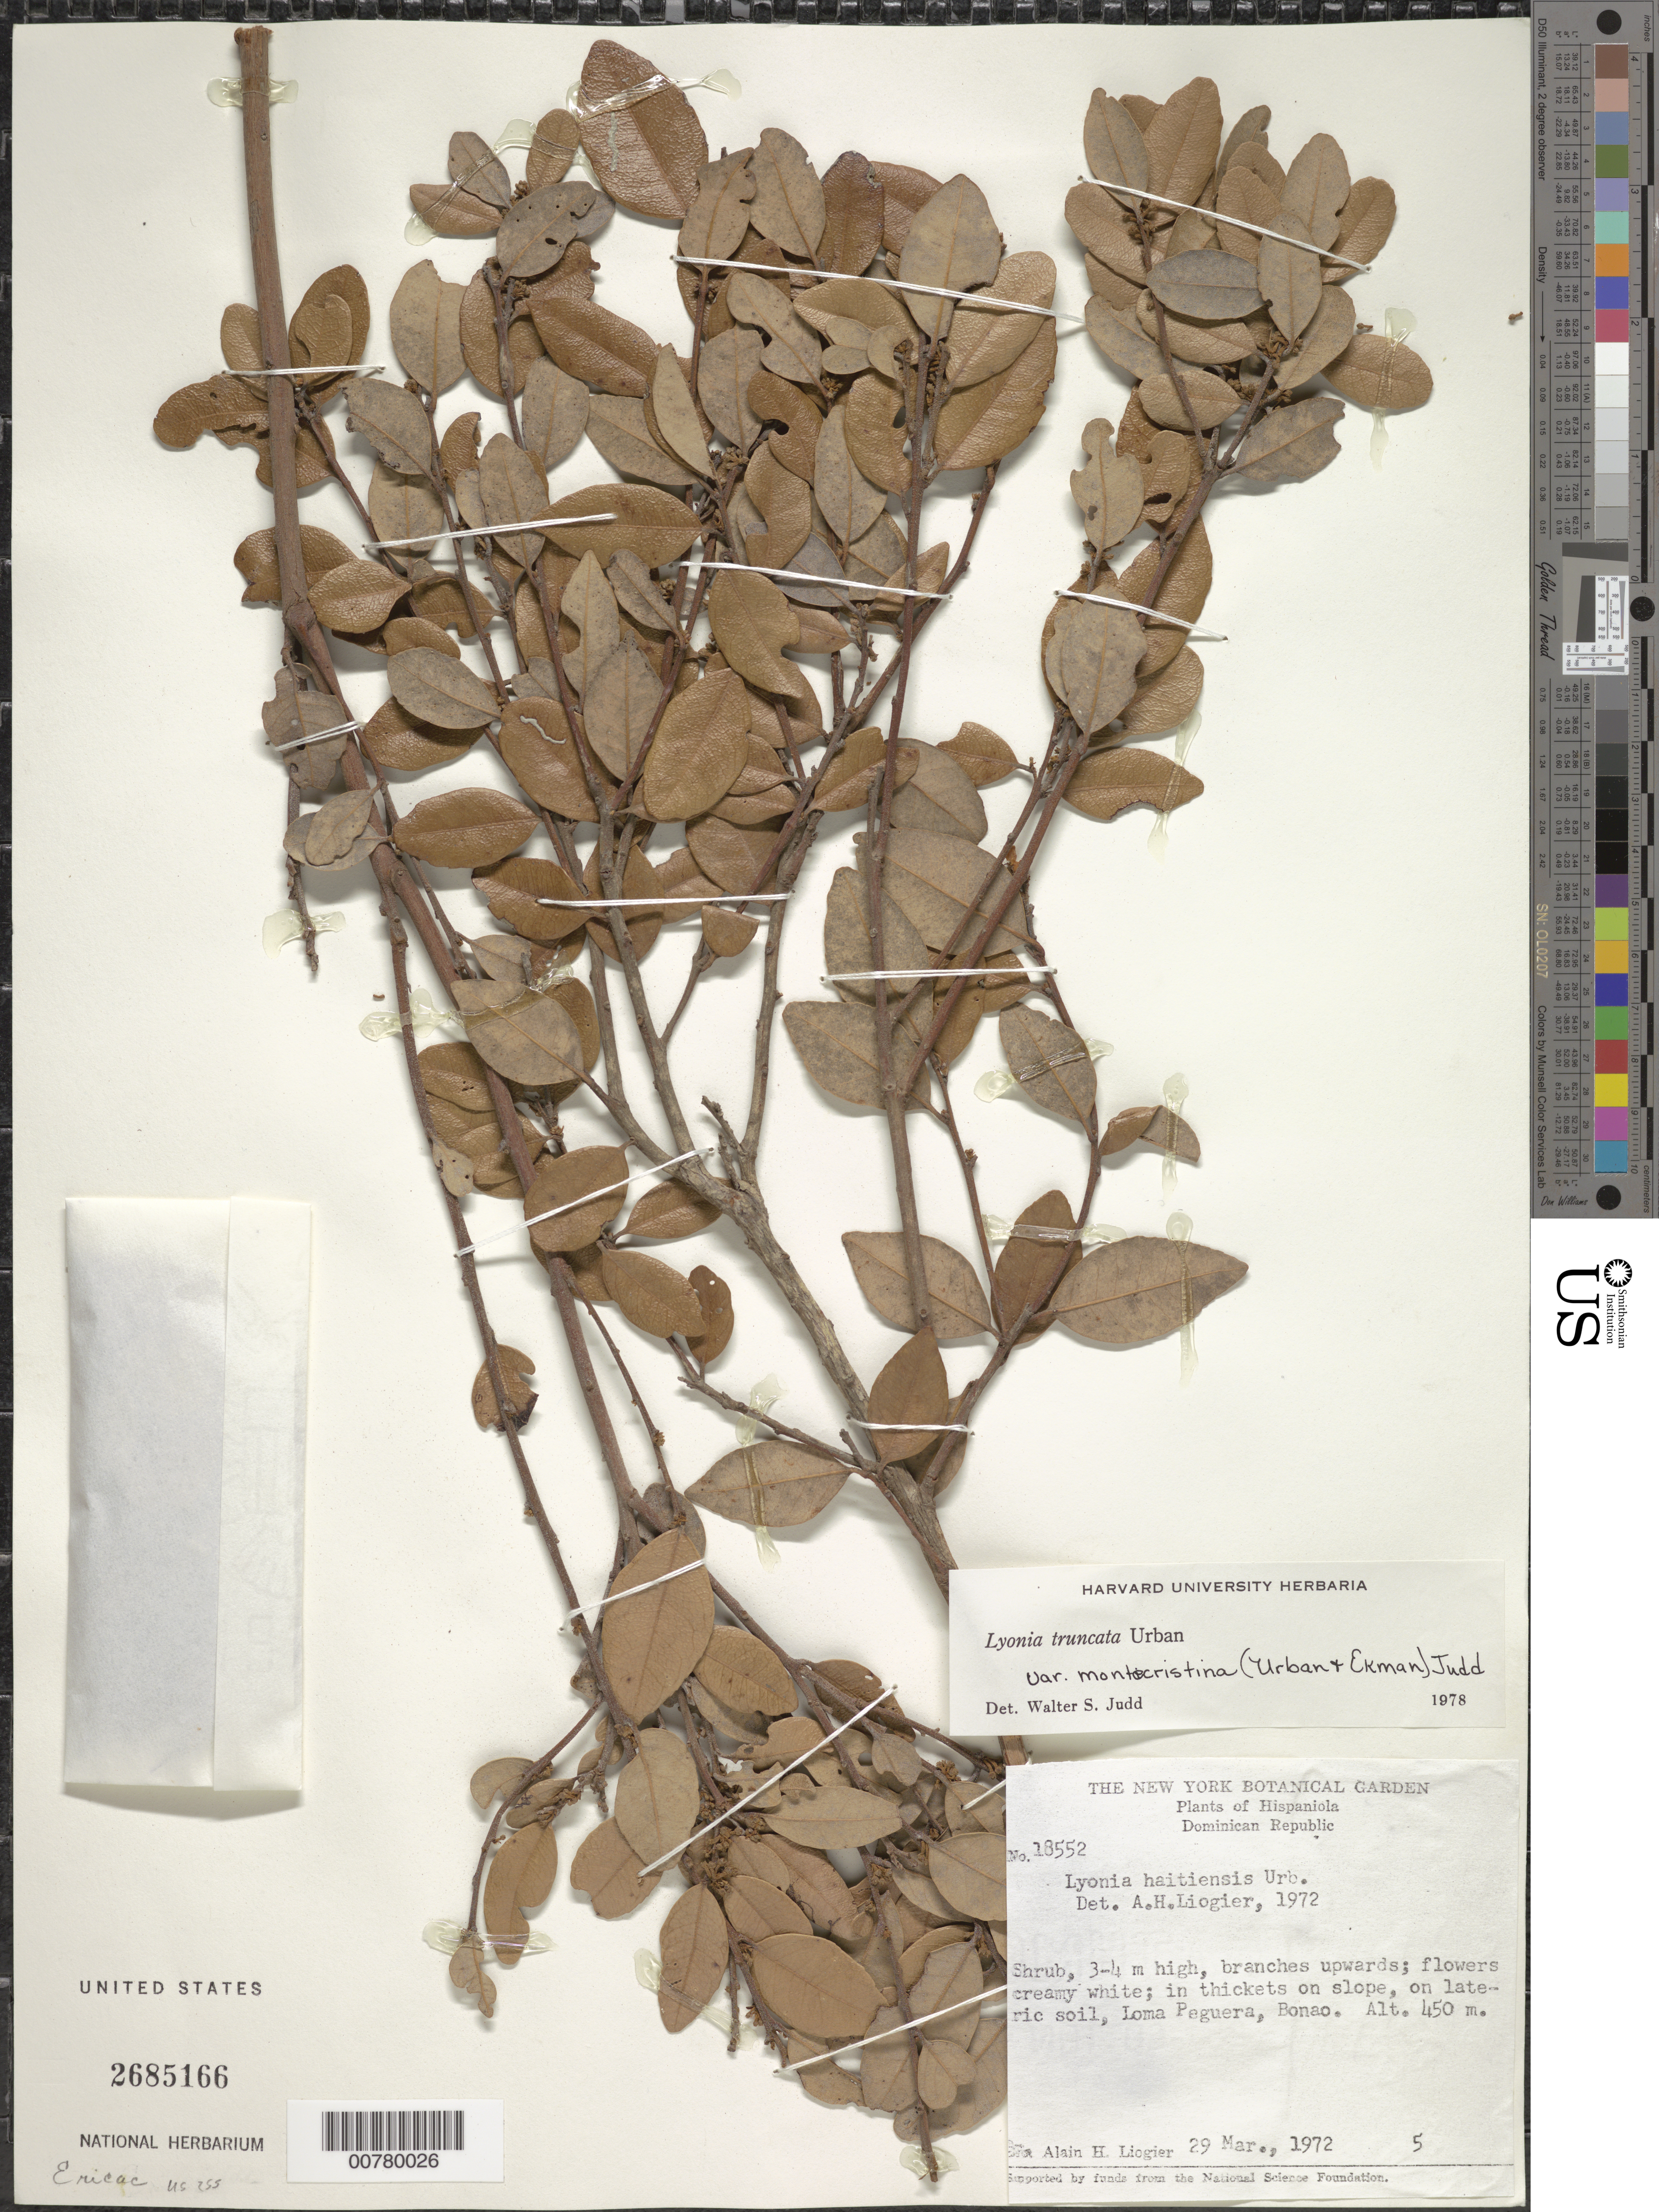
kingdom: Plantae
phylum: Tracheophyta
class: Magnoliopsida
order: Ericales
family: Ericaceae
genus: Lyonia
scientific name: Lyonia truncata var. montecristina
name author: (Urb. & Ekman) Judd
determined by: Judd, Walter S.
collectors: A. H. Liogier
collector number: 18552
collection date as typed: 29 Mar 1972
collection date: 1972-03-29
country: Dominican Republic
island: Hispaniola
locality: Bonao, Loma Peguera.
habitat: On lateritic soil, in thickets on slope.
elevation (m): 450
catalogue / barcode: US 2685166